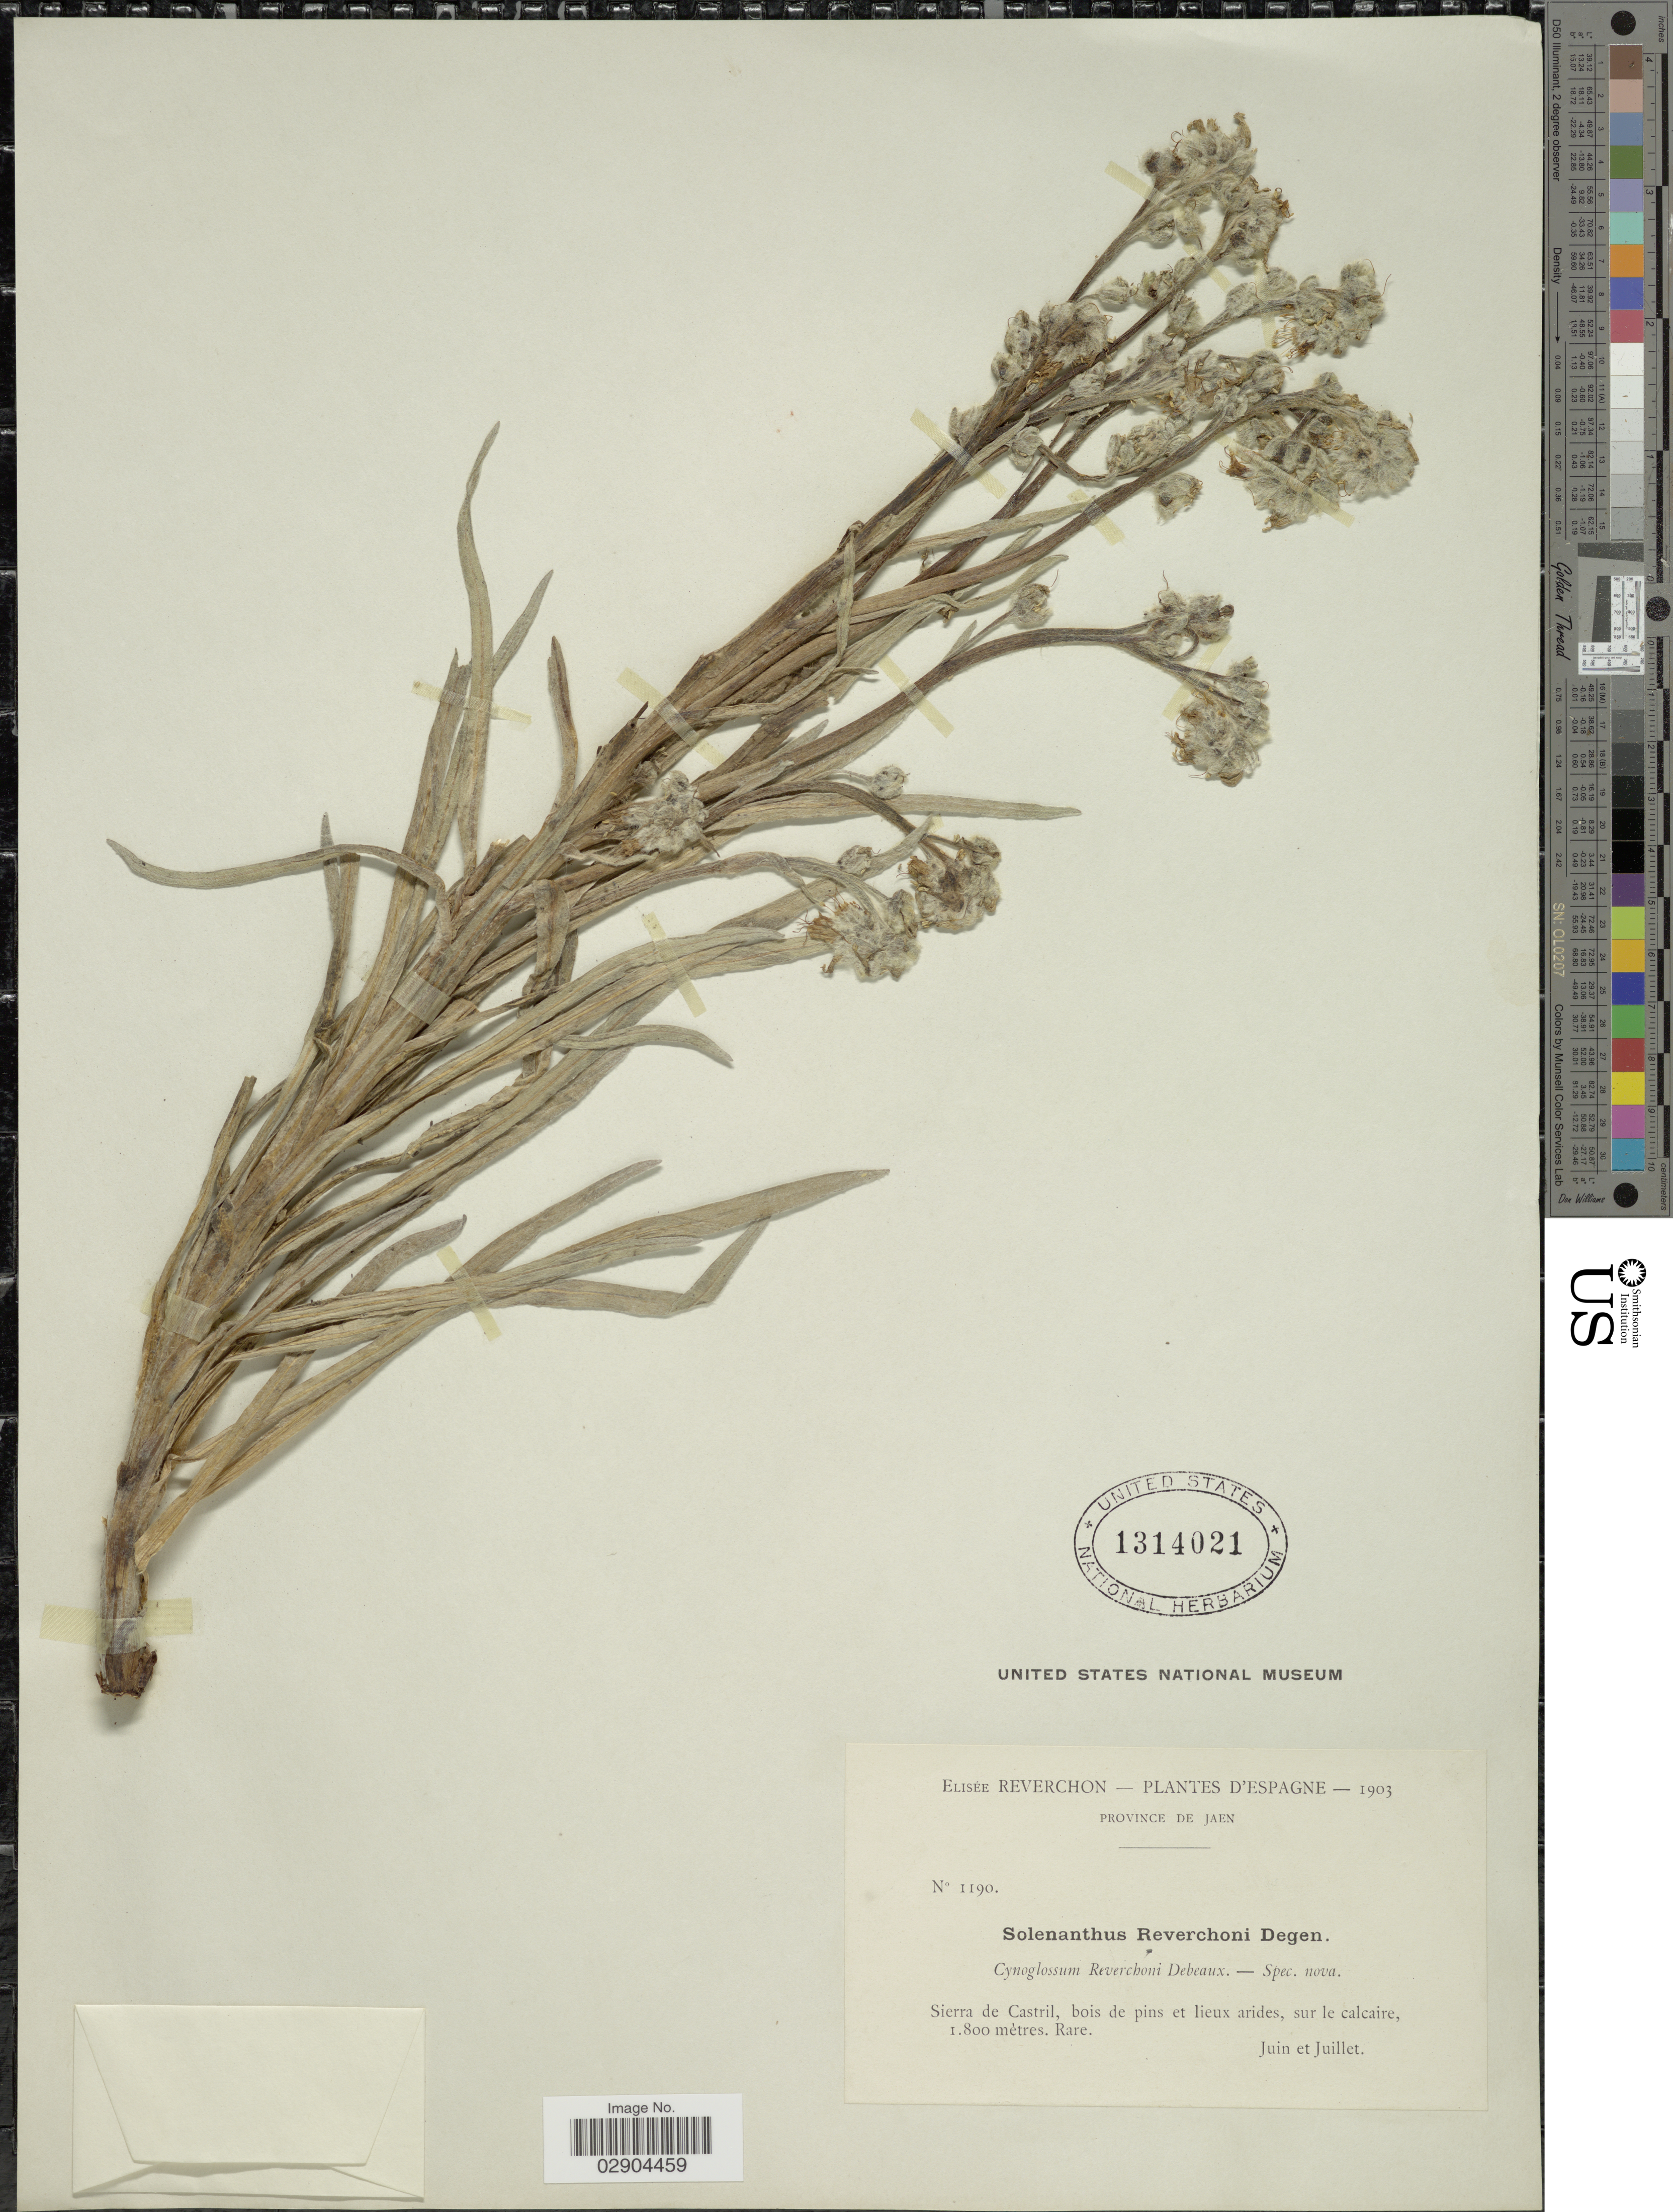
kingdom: Plantae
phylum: Tracheophyta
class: Magnoliopsida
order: Boraginales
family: Boraginaceae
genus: Solenanthus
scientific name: Solenanthus reverchonii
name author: Debeaux ex Degen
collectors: E. Reverchon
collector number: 1190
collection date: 1903-06/1903-07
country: Spain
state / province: Andalucía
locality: Province de Jaen. Sierra de Castril, bois de pins et lieux arides, sur le calcaire.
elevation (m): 1800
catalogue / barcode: US 1314021